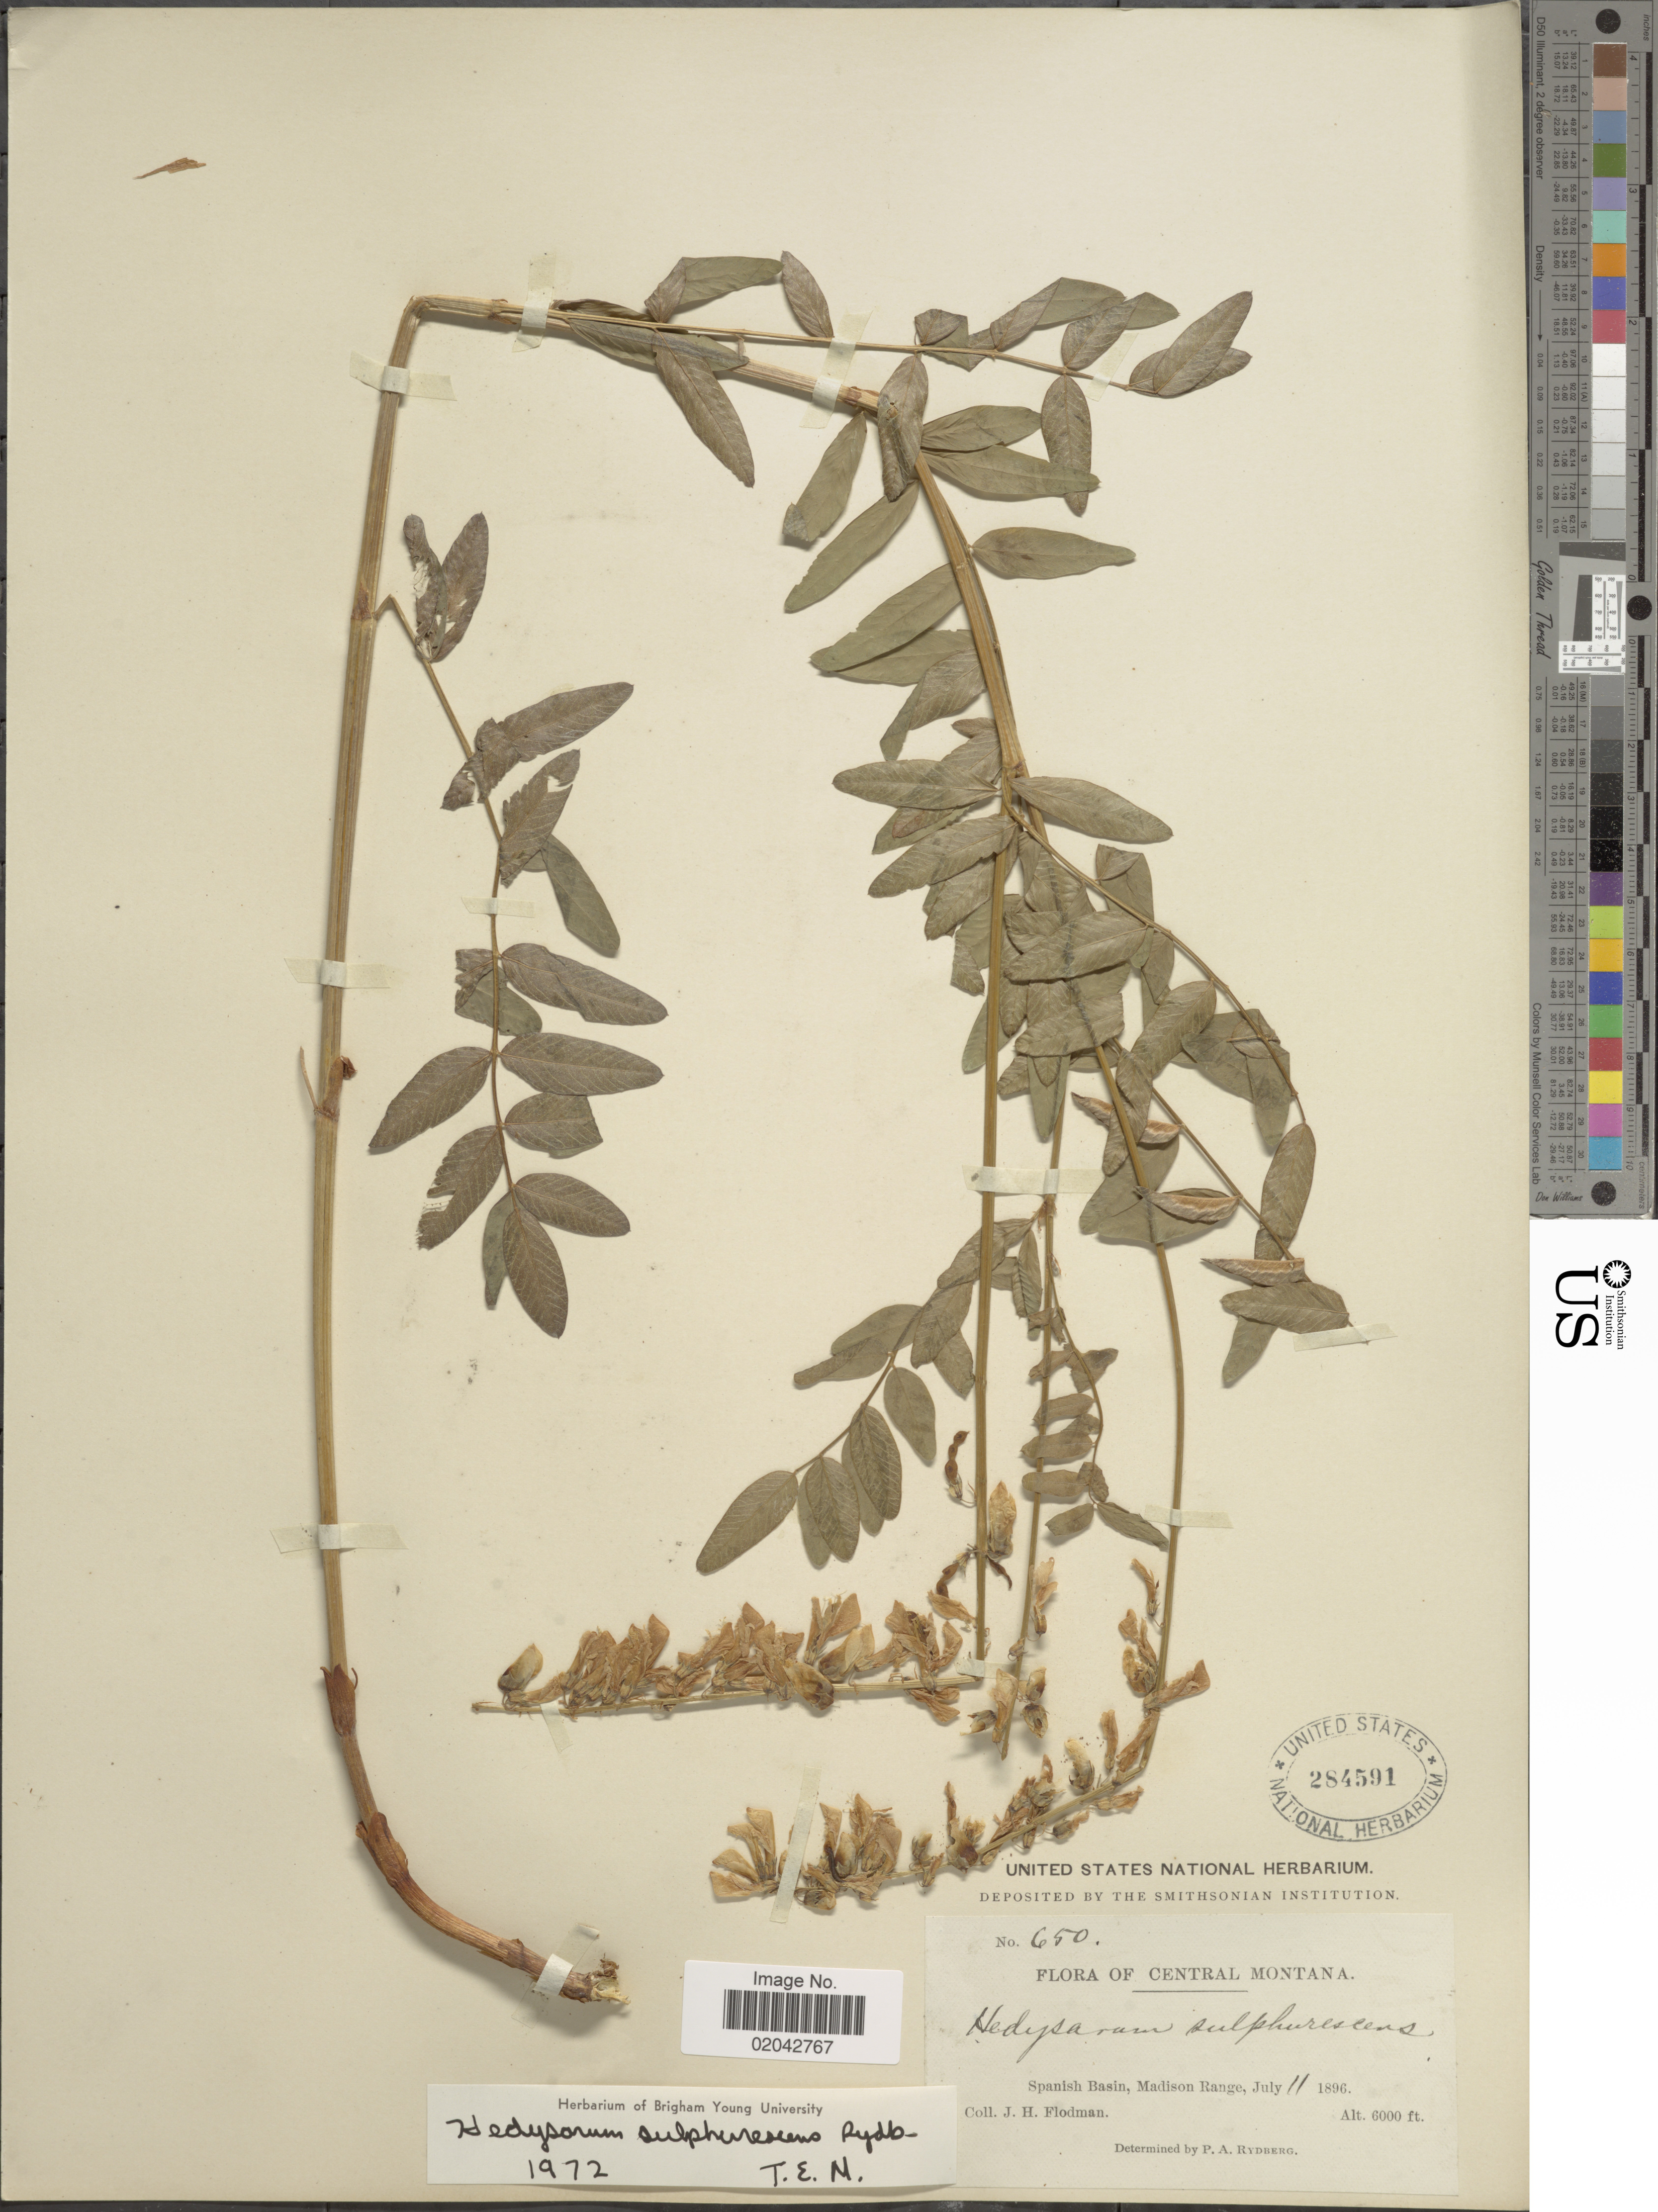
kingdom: Plantae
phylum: Tracheophyta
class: Magnoliopsida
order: Fabales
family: Fabaceae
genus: Hedysarum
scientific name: Hedysarum sulphurescens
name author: Rydb.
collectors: J. Flodman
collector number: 650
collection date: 1896-07-11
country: United States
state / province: Montana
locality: Central Montana, Spanish Basin, Madison Range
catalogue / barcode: US 284591